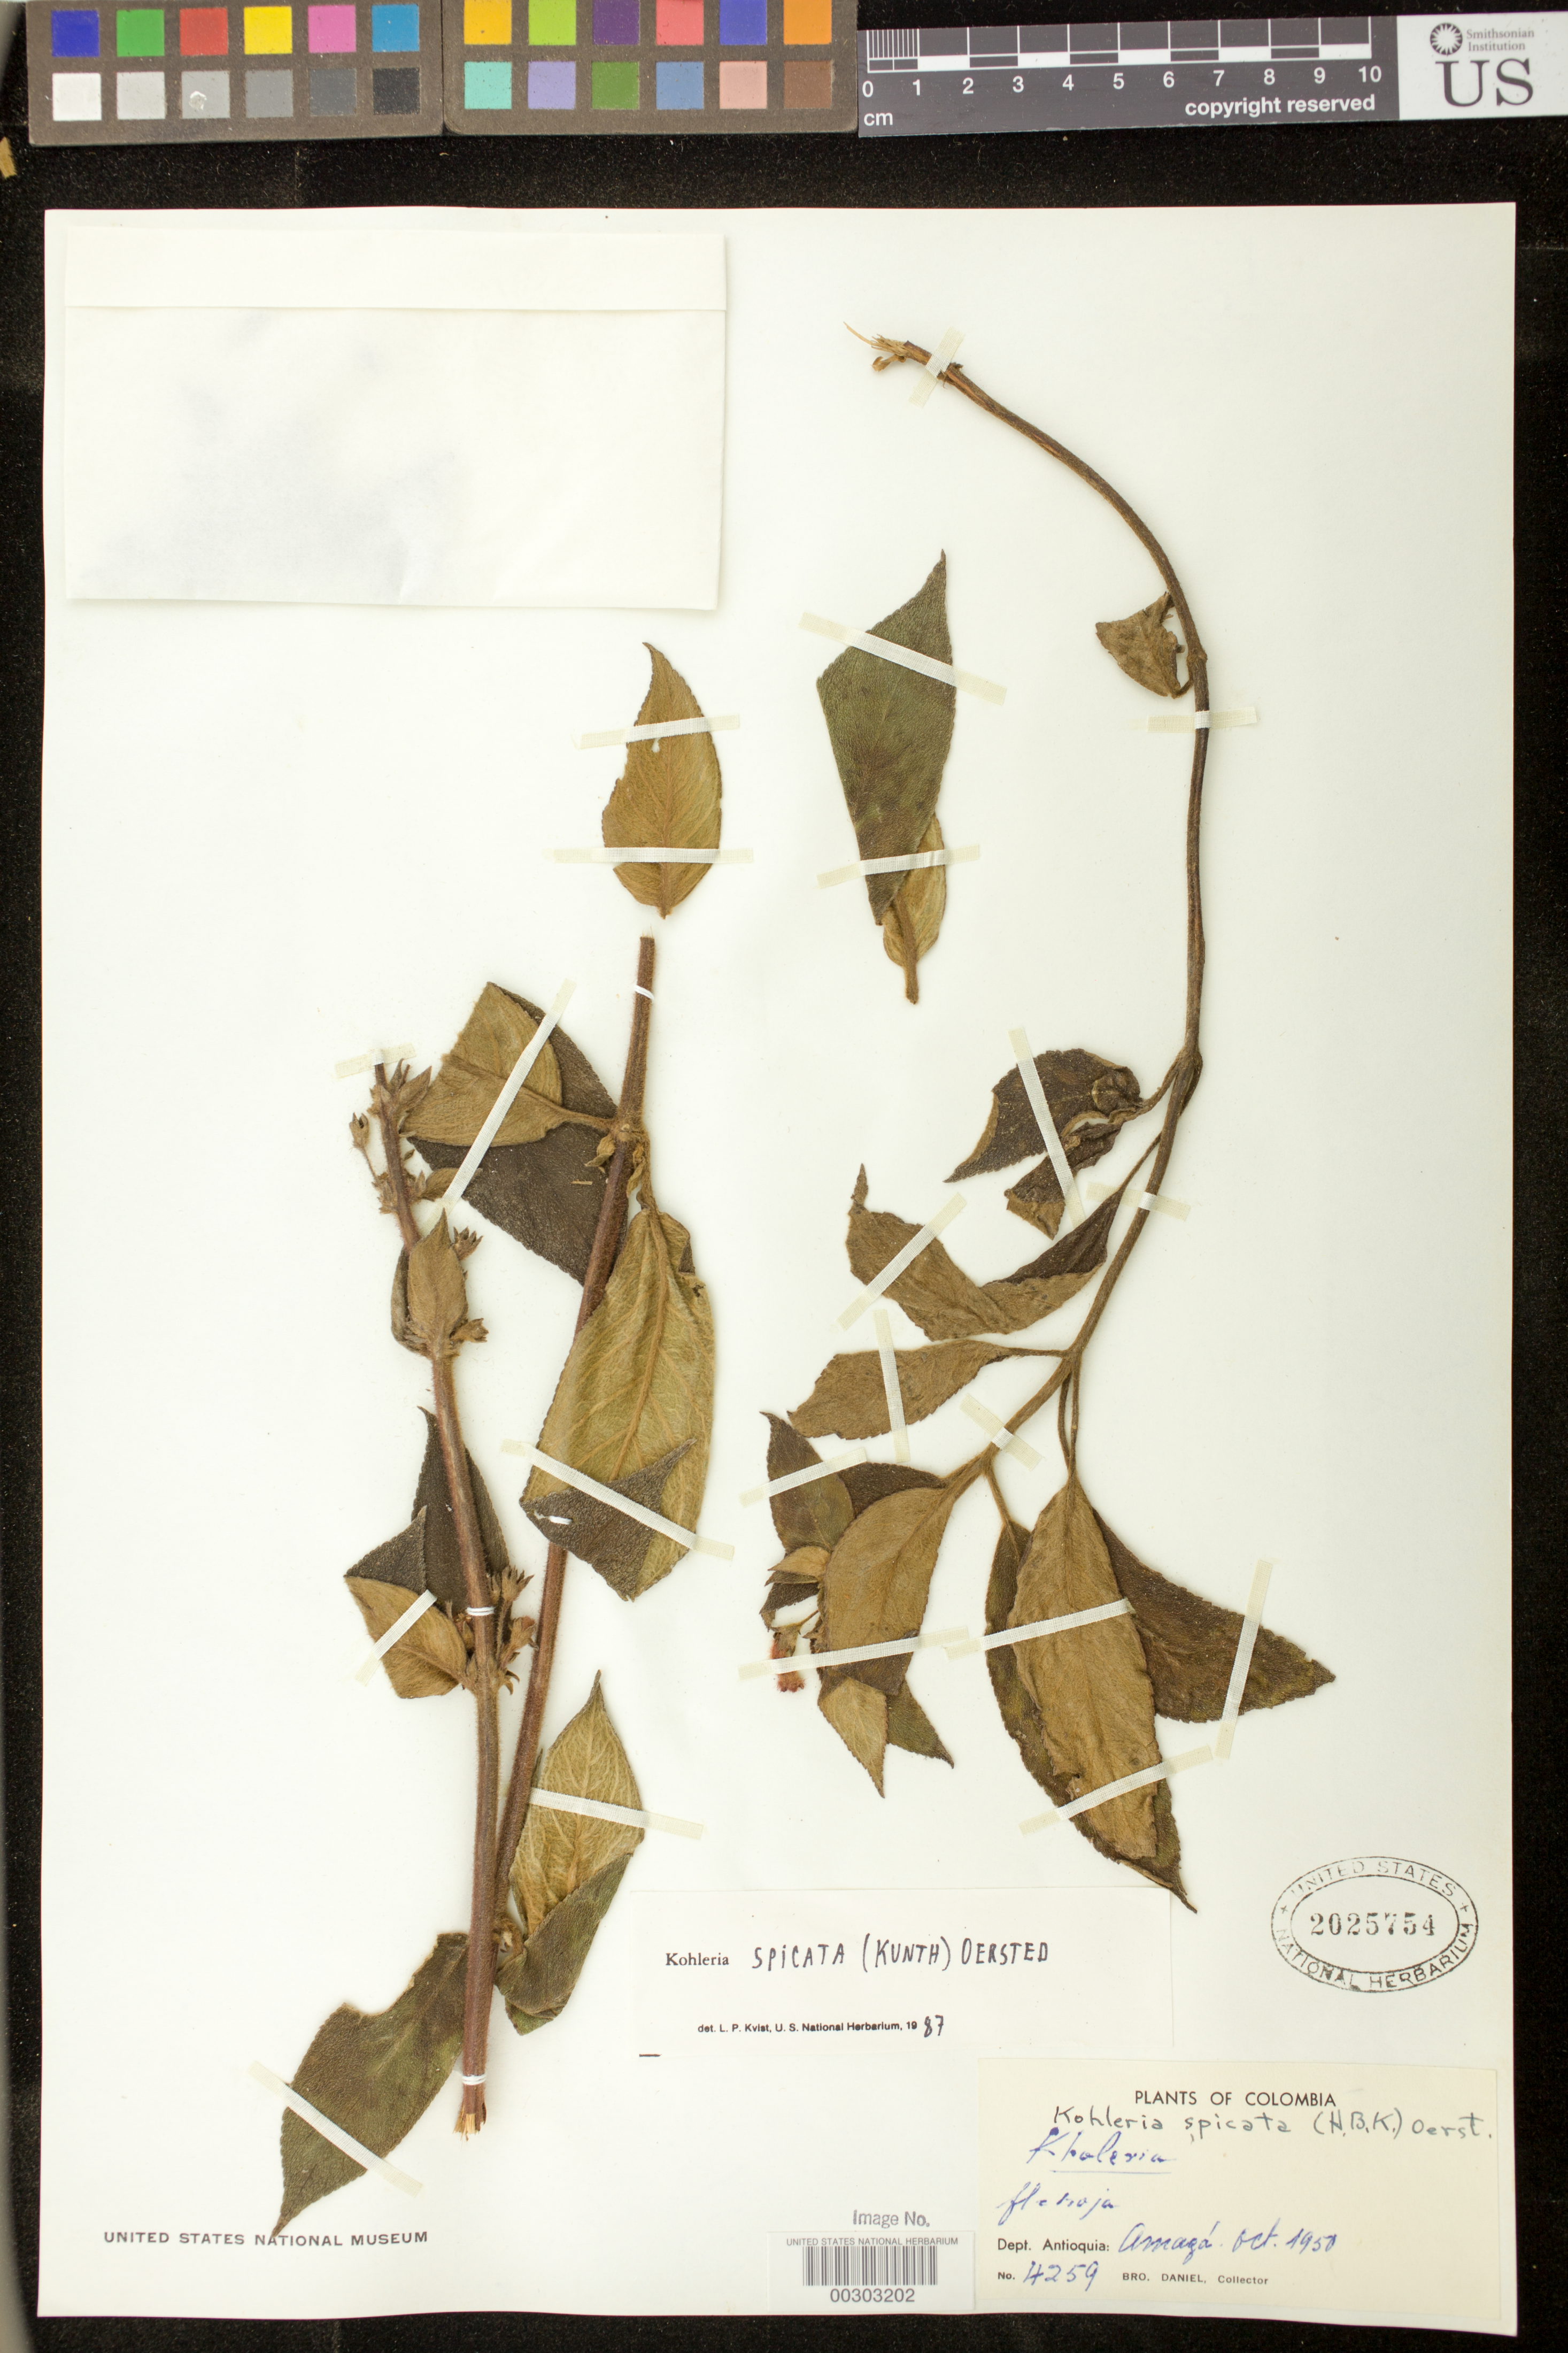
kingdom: Plantae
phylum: Tracheophyta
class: Magnoliopsida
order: Lamiales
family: Gesneriaceae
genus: Kohleria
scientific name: Kohleria spicata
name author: (Kunth) Oerst.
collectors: Bro. Daniel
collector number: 4259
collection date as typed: Oct 1950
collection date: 1950-10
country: Colombia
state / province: Antioquia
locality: Amaga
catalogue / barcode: US 2025754